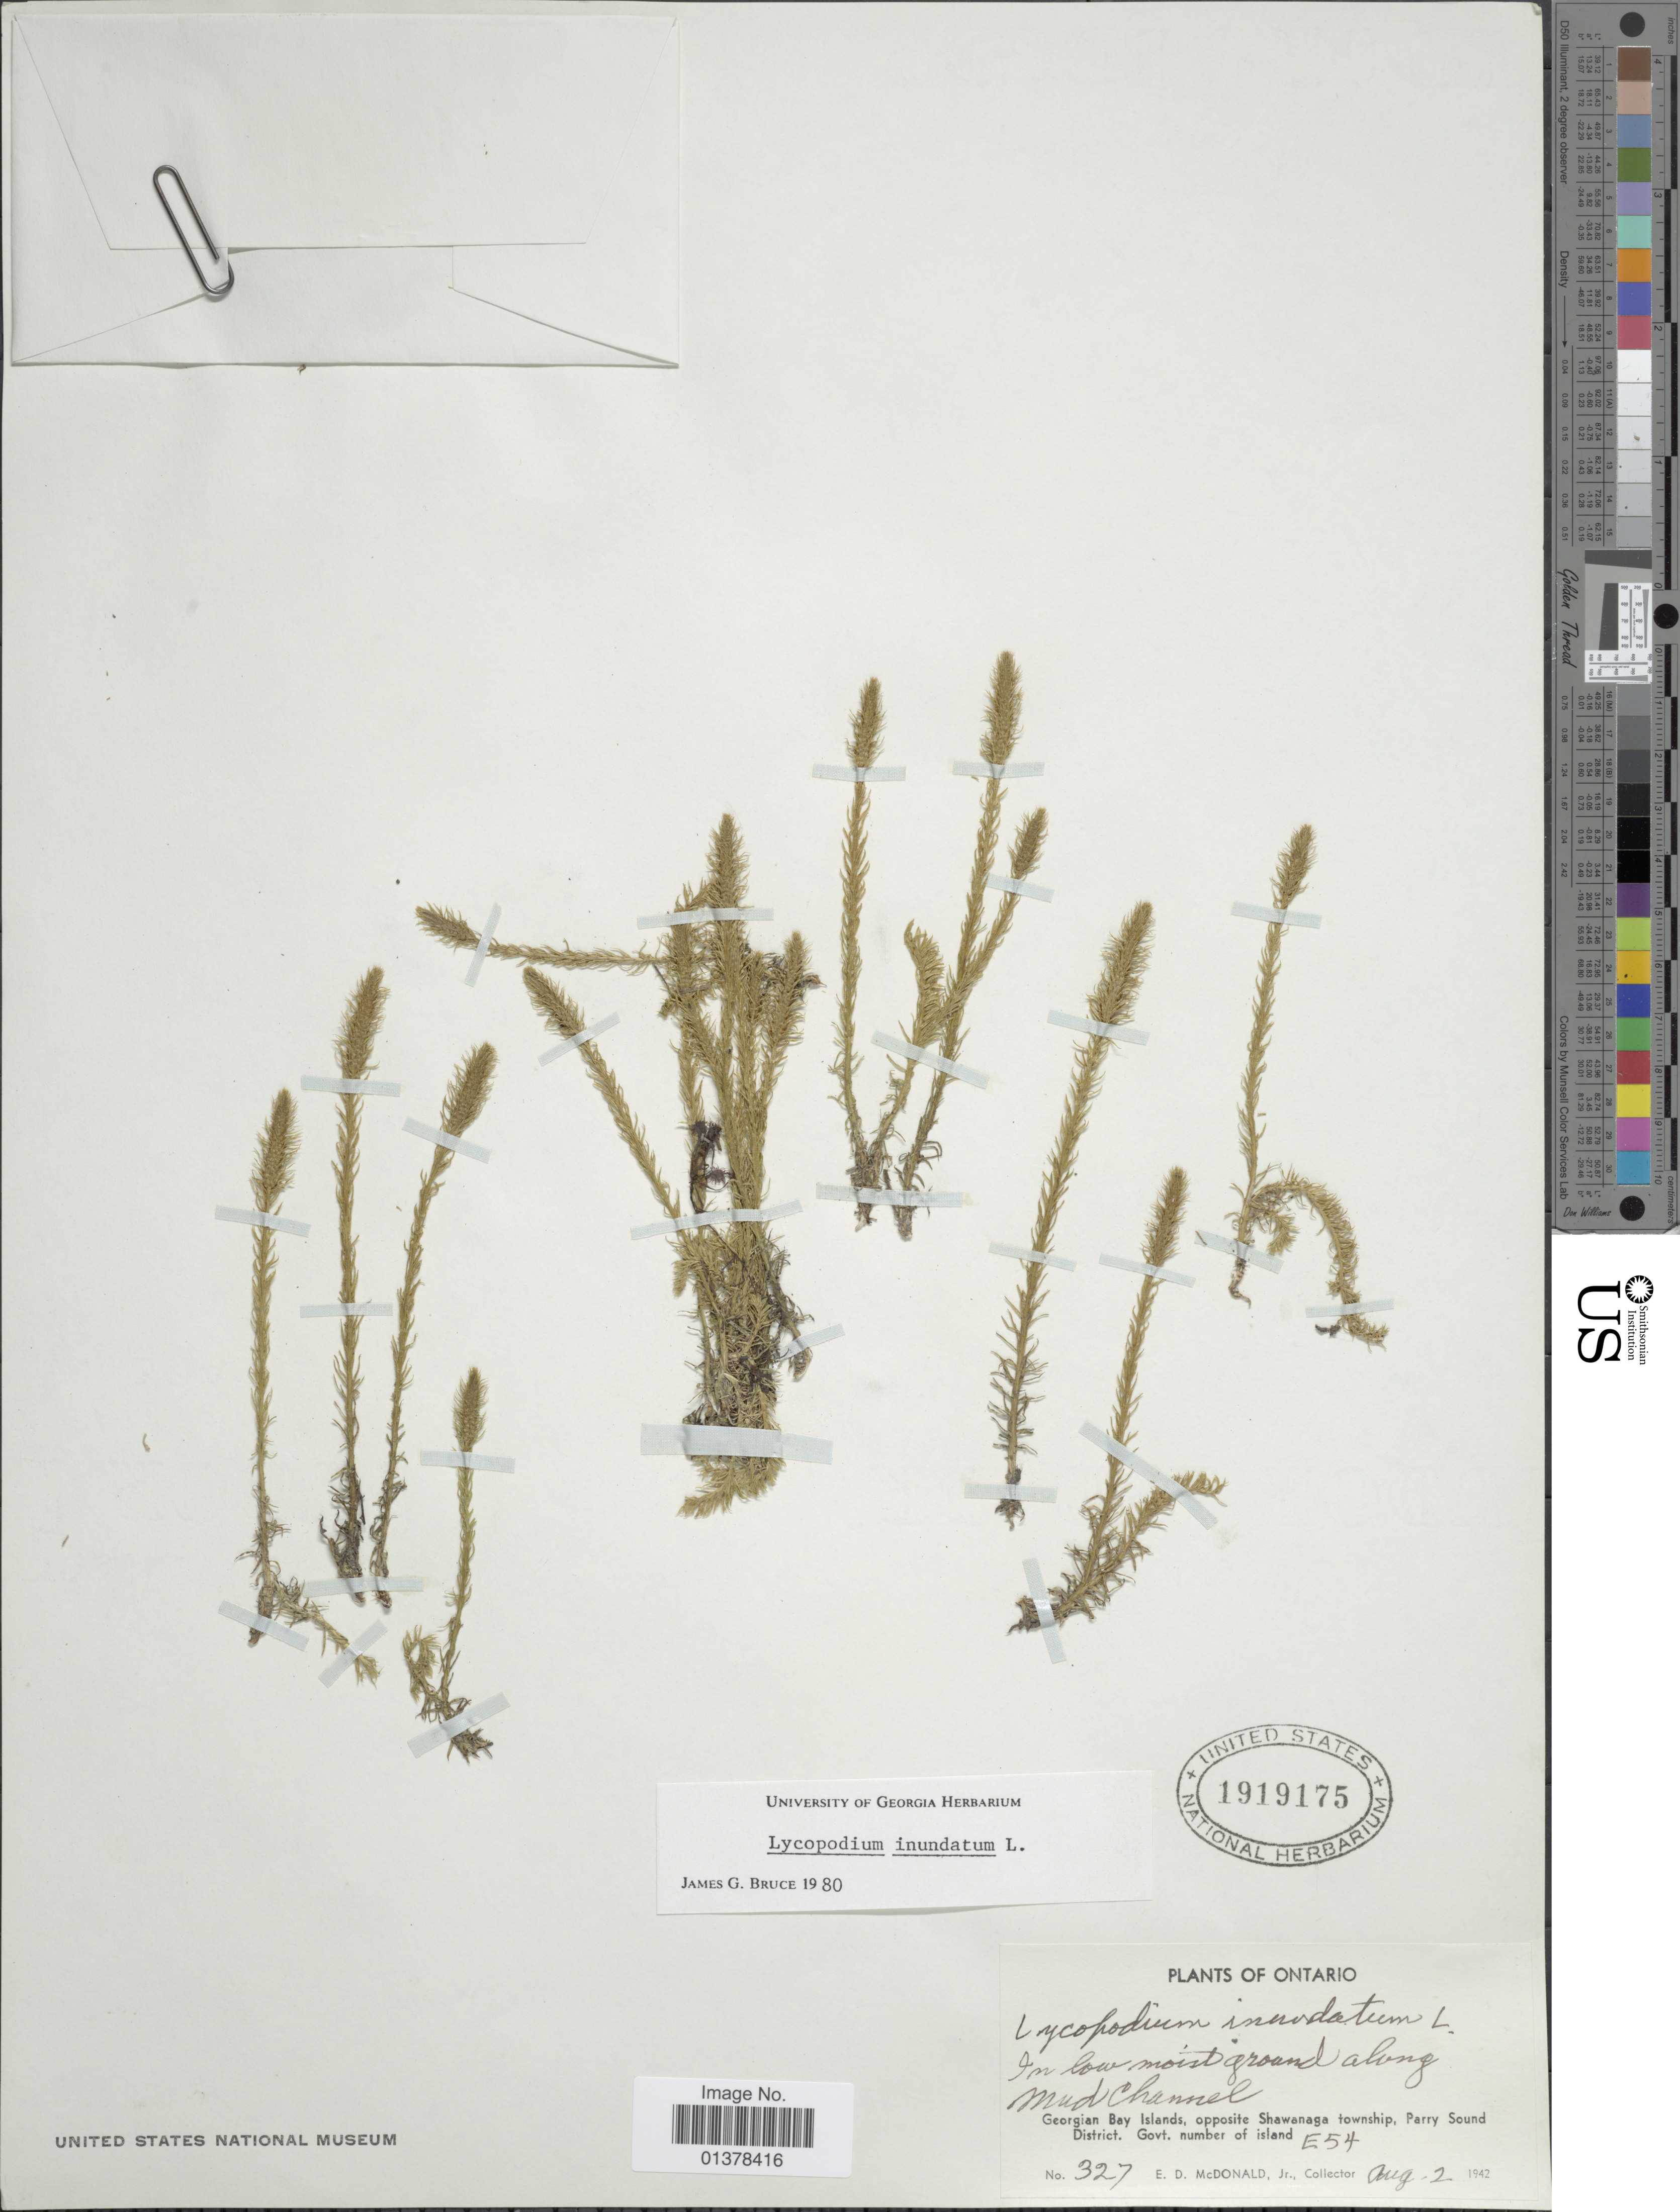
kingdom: Plantae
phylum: Tracheophyta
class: Lycopodiopsida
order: Lycopodiales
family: Lycopodiaceae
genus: Lycopodiella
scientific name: Lycopodiella inundata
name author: (L.) Holub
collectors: E. D. McDonald Jr.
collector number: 327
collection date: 1942-08-02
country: Canada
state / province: Ontario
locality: Georgian Bay island, oppisite Shawanaga township, Parry sound District, Govt. number of island, E54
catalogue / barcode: US 1919175